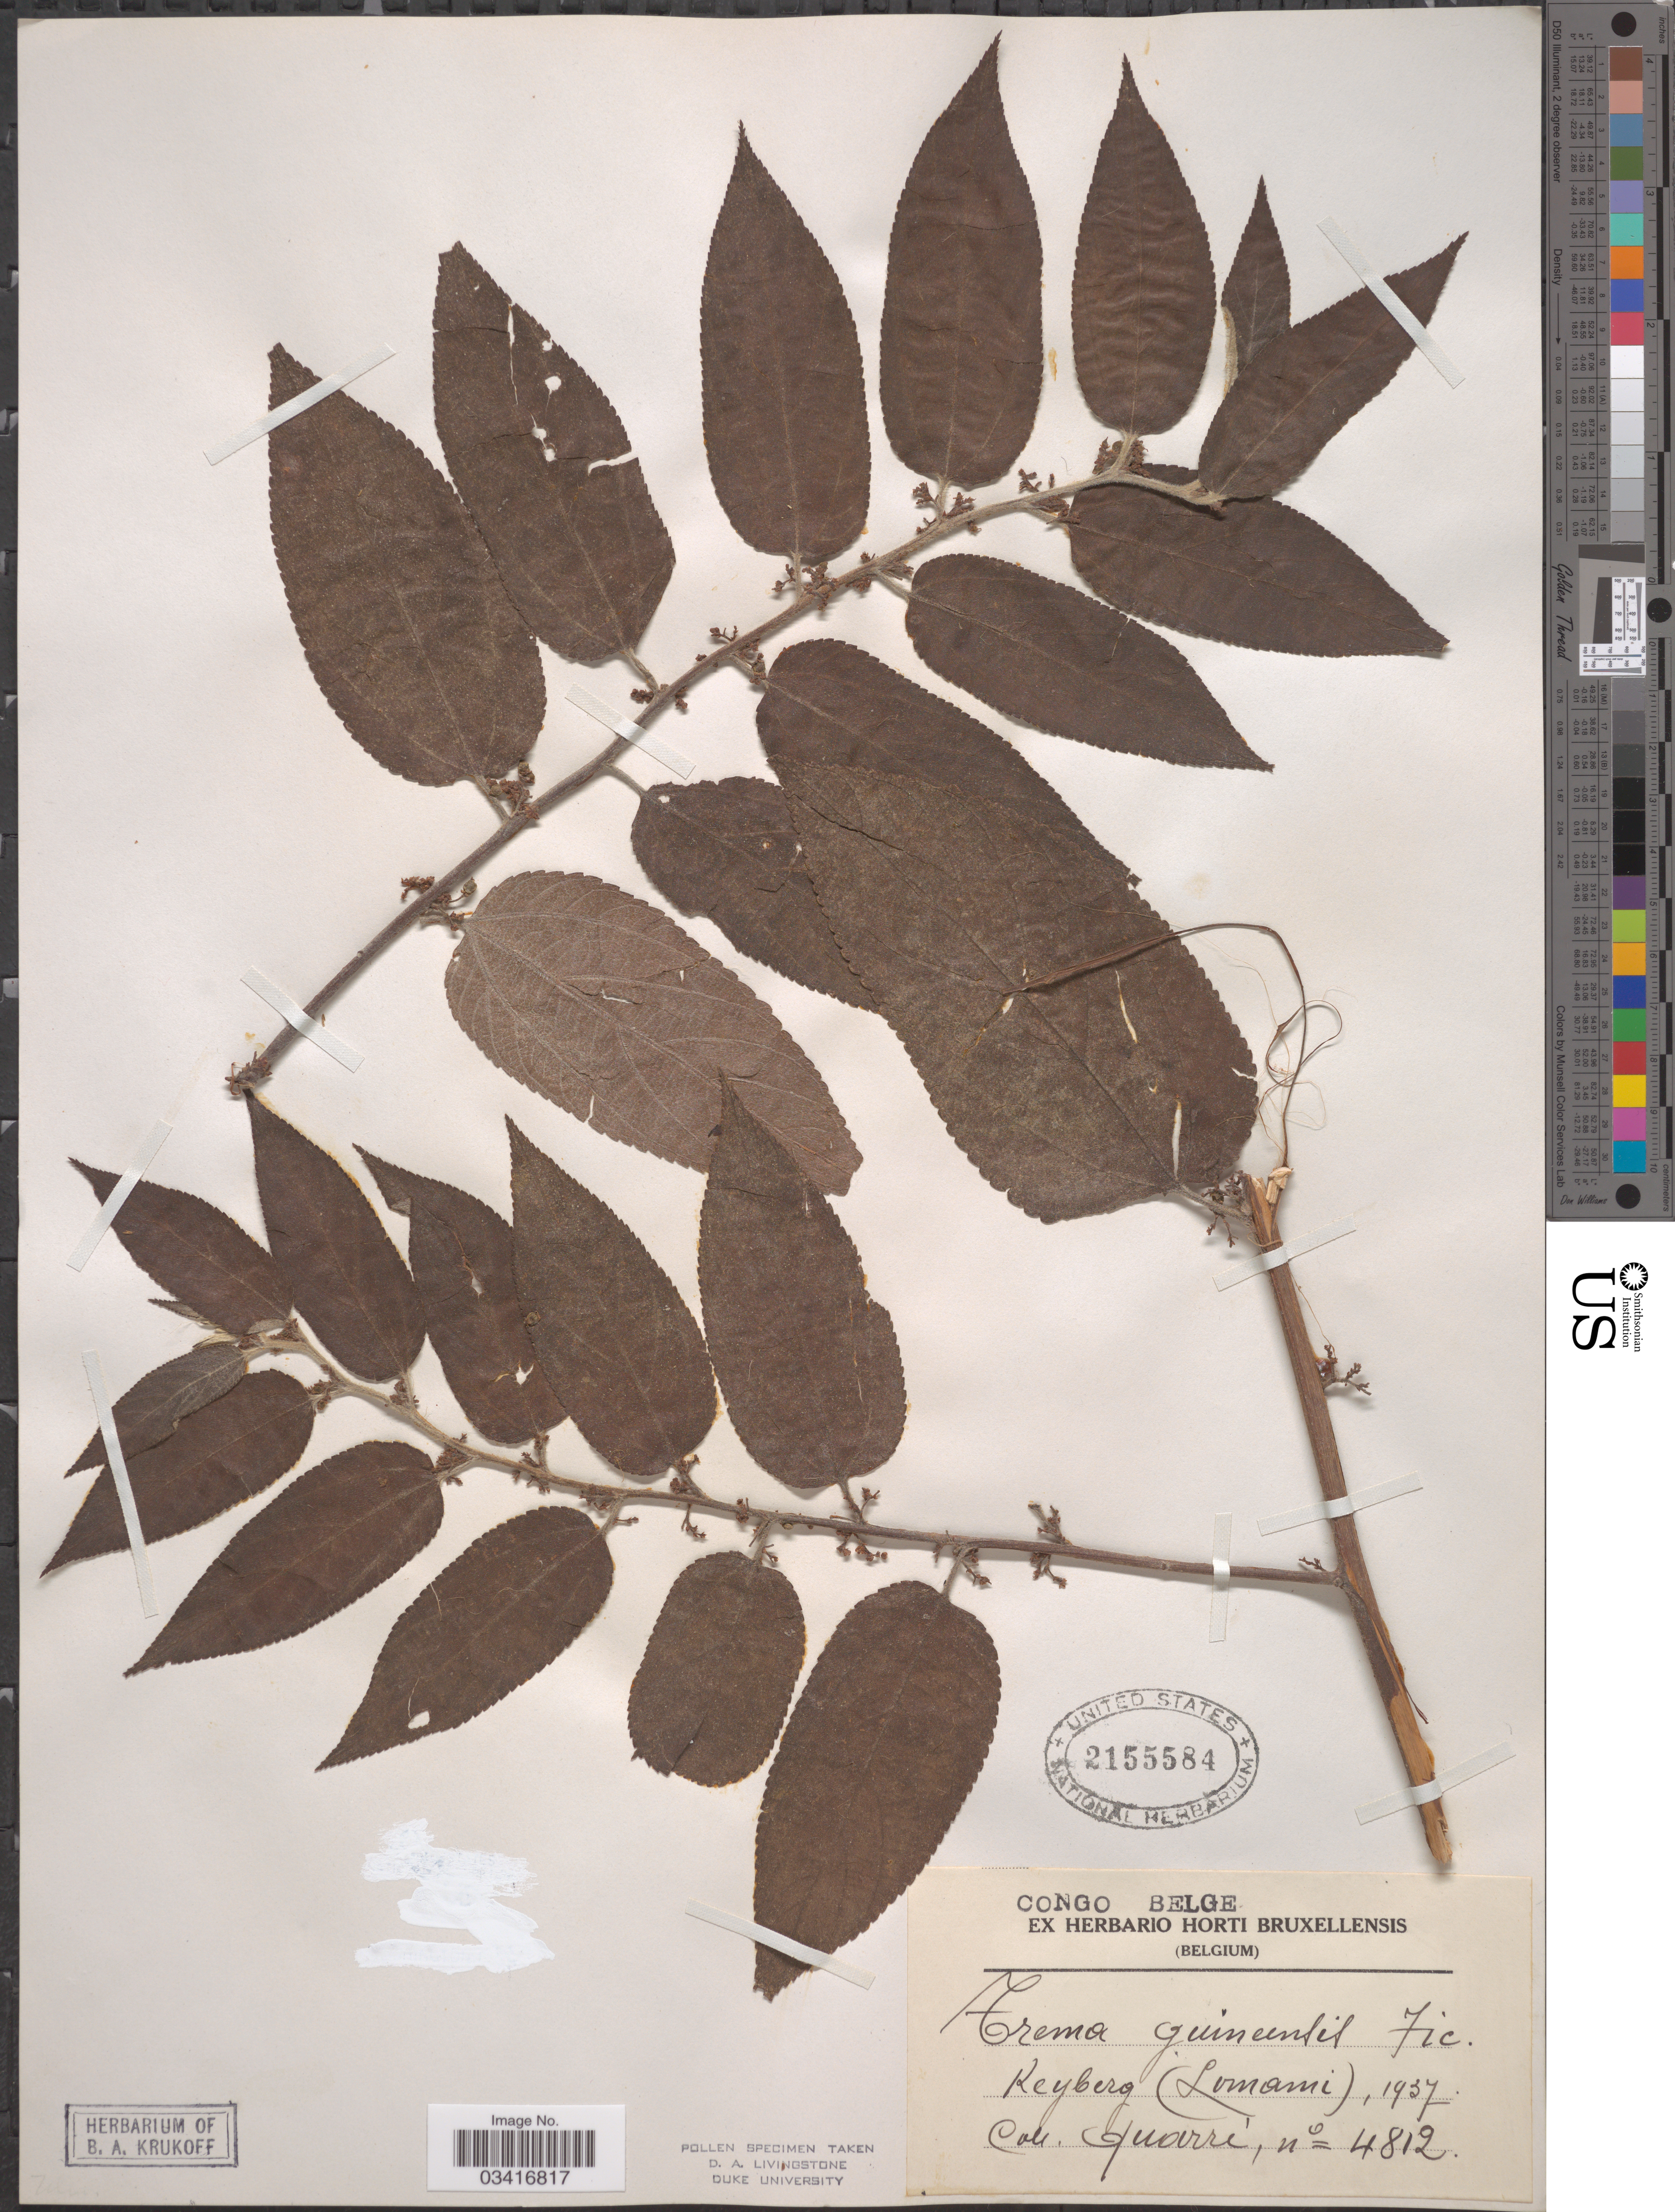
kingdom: Plantae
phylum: Tracheophyta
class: Magnoliopsida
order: Rosales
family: Cannabaceae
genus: Trema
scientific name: Trema guineense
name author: (Schumach. & Thonn.) Ficalho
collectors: -. Quarre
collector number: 4812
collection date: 1937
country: Congo, Democratic Republic of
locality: Congo Belge. Keyberg (Lomami).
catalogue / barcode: US 2155584